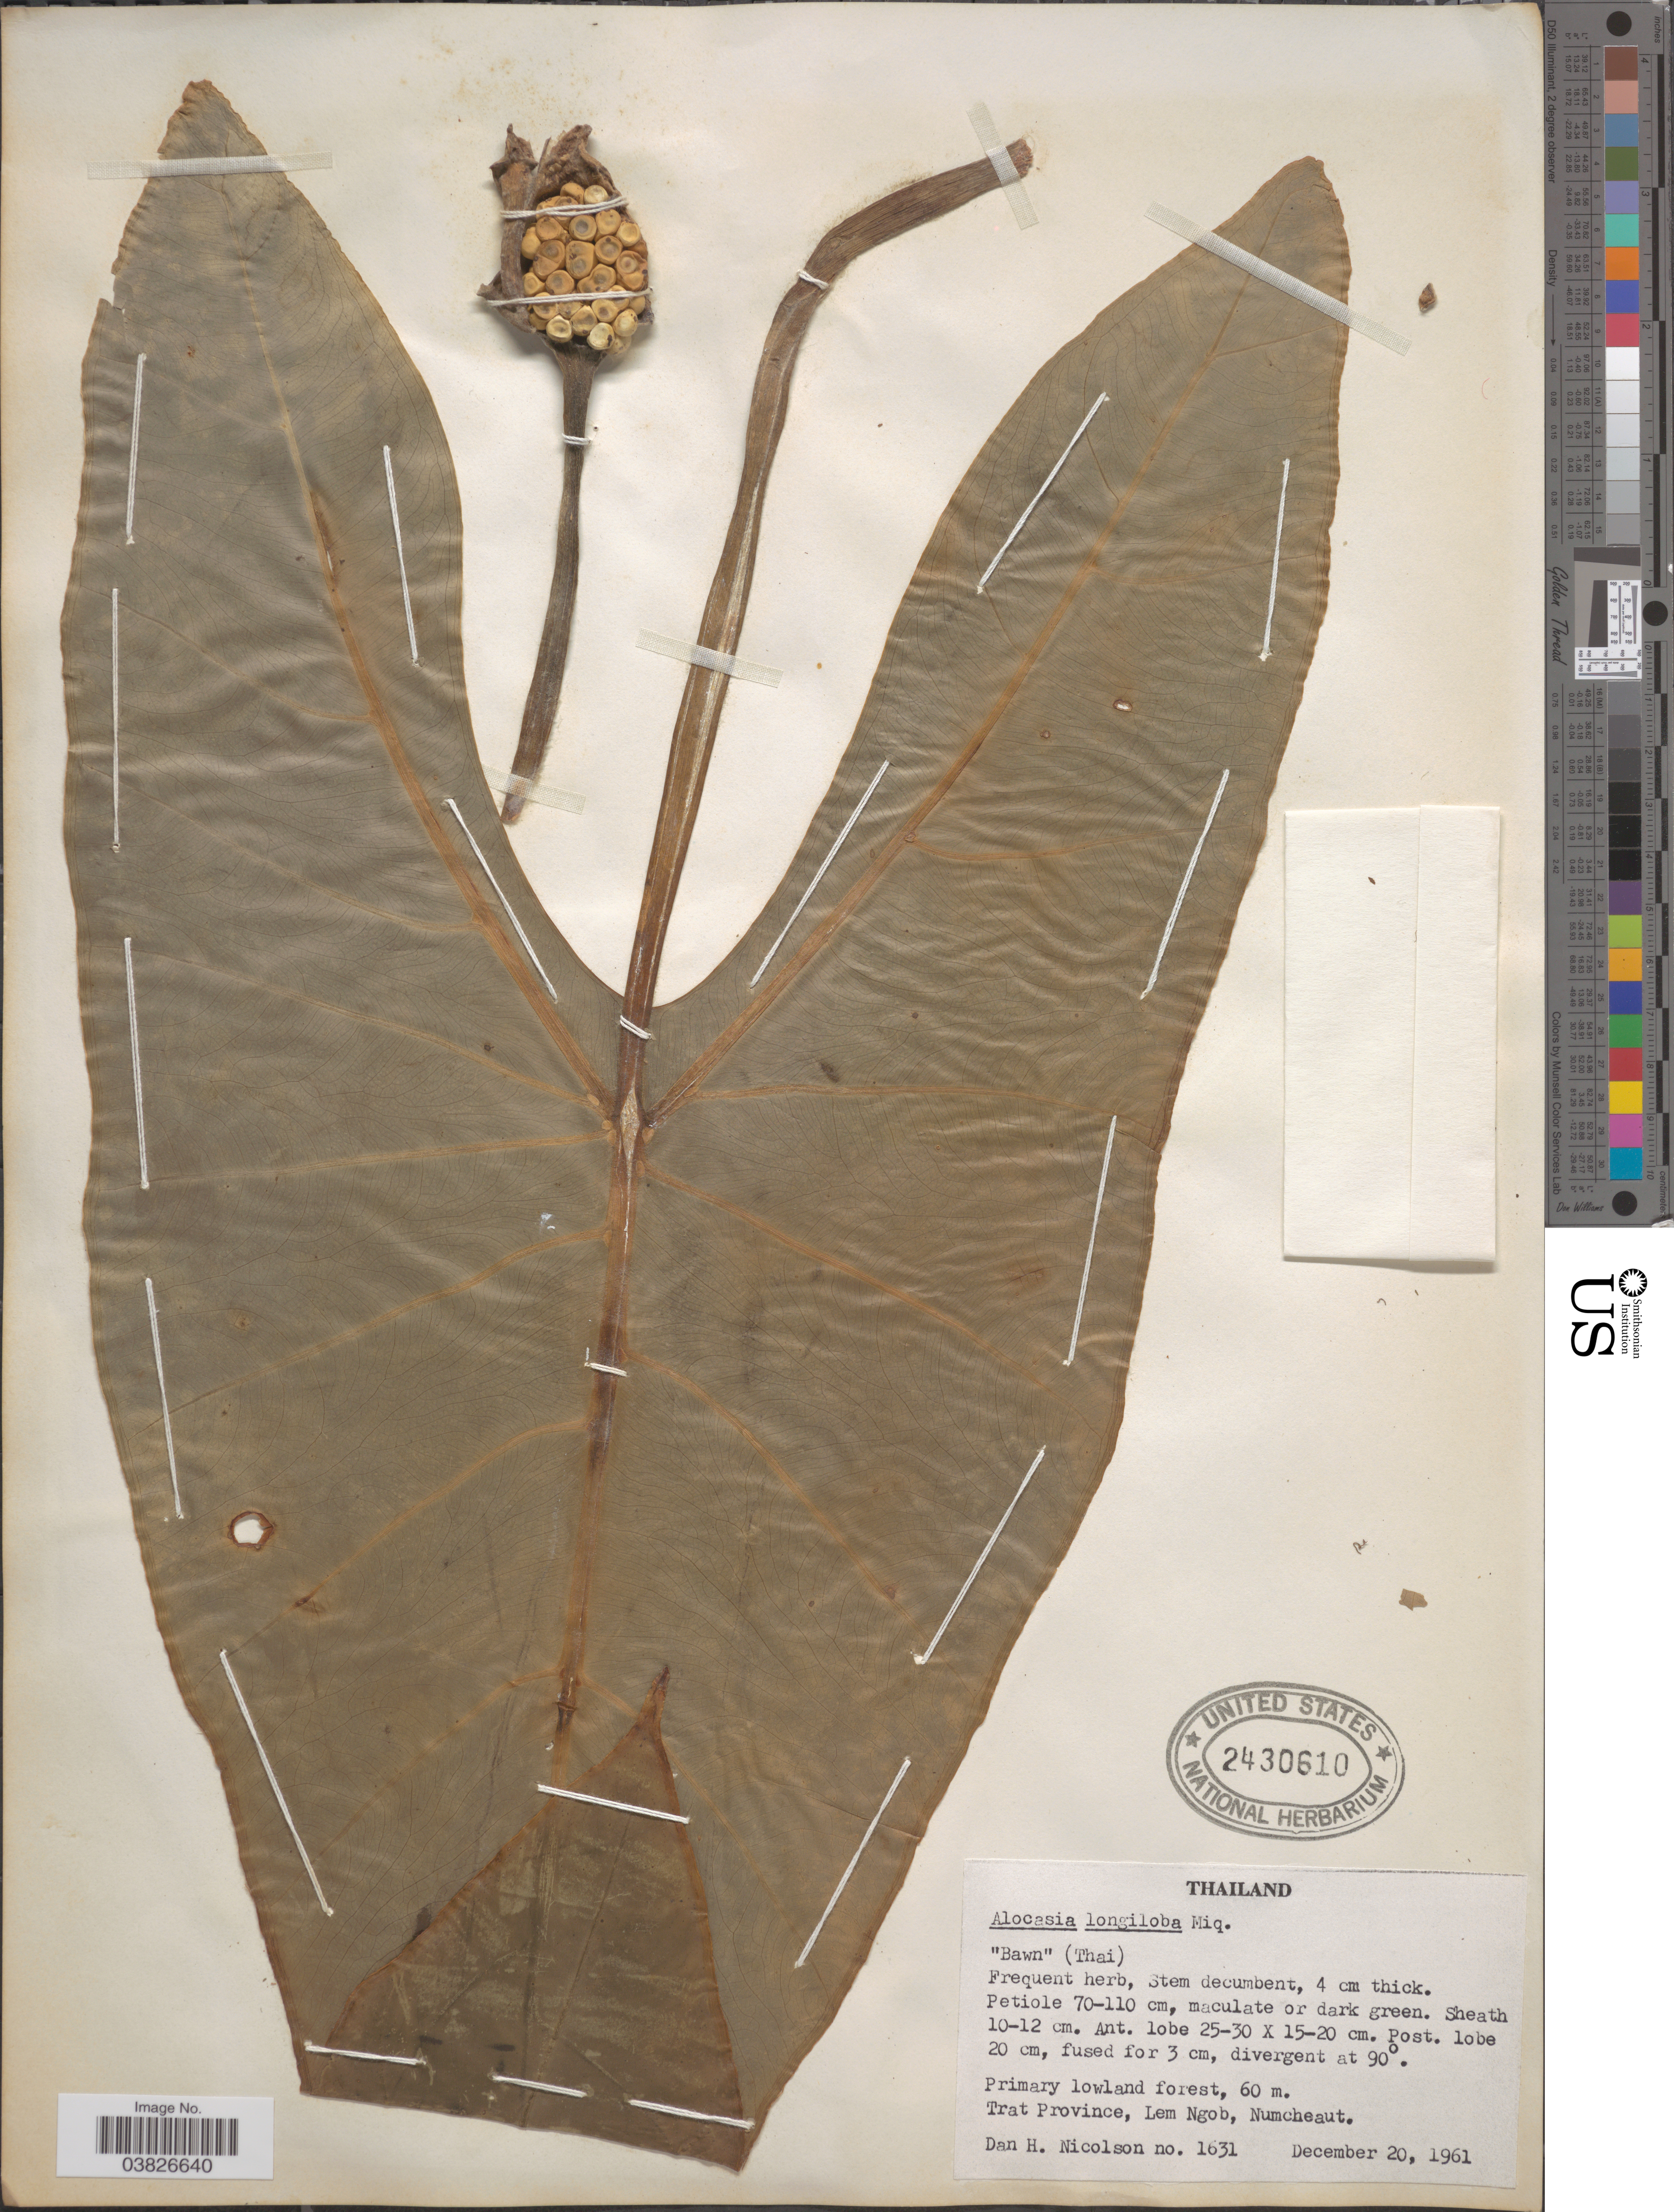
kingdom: Plantae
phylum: Tracheophyta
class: Liliopsida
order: Alismatales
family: Araceae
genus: Alocasia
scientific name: Alocasia longiloba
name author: Miq.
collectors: D. H. Nicolson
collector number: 1631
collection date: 1961-12-20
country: Thailand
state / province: Trat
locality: Lem Ngob, Numcheaut.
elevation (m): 60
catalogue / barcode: US 2430610